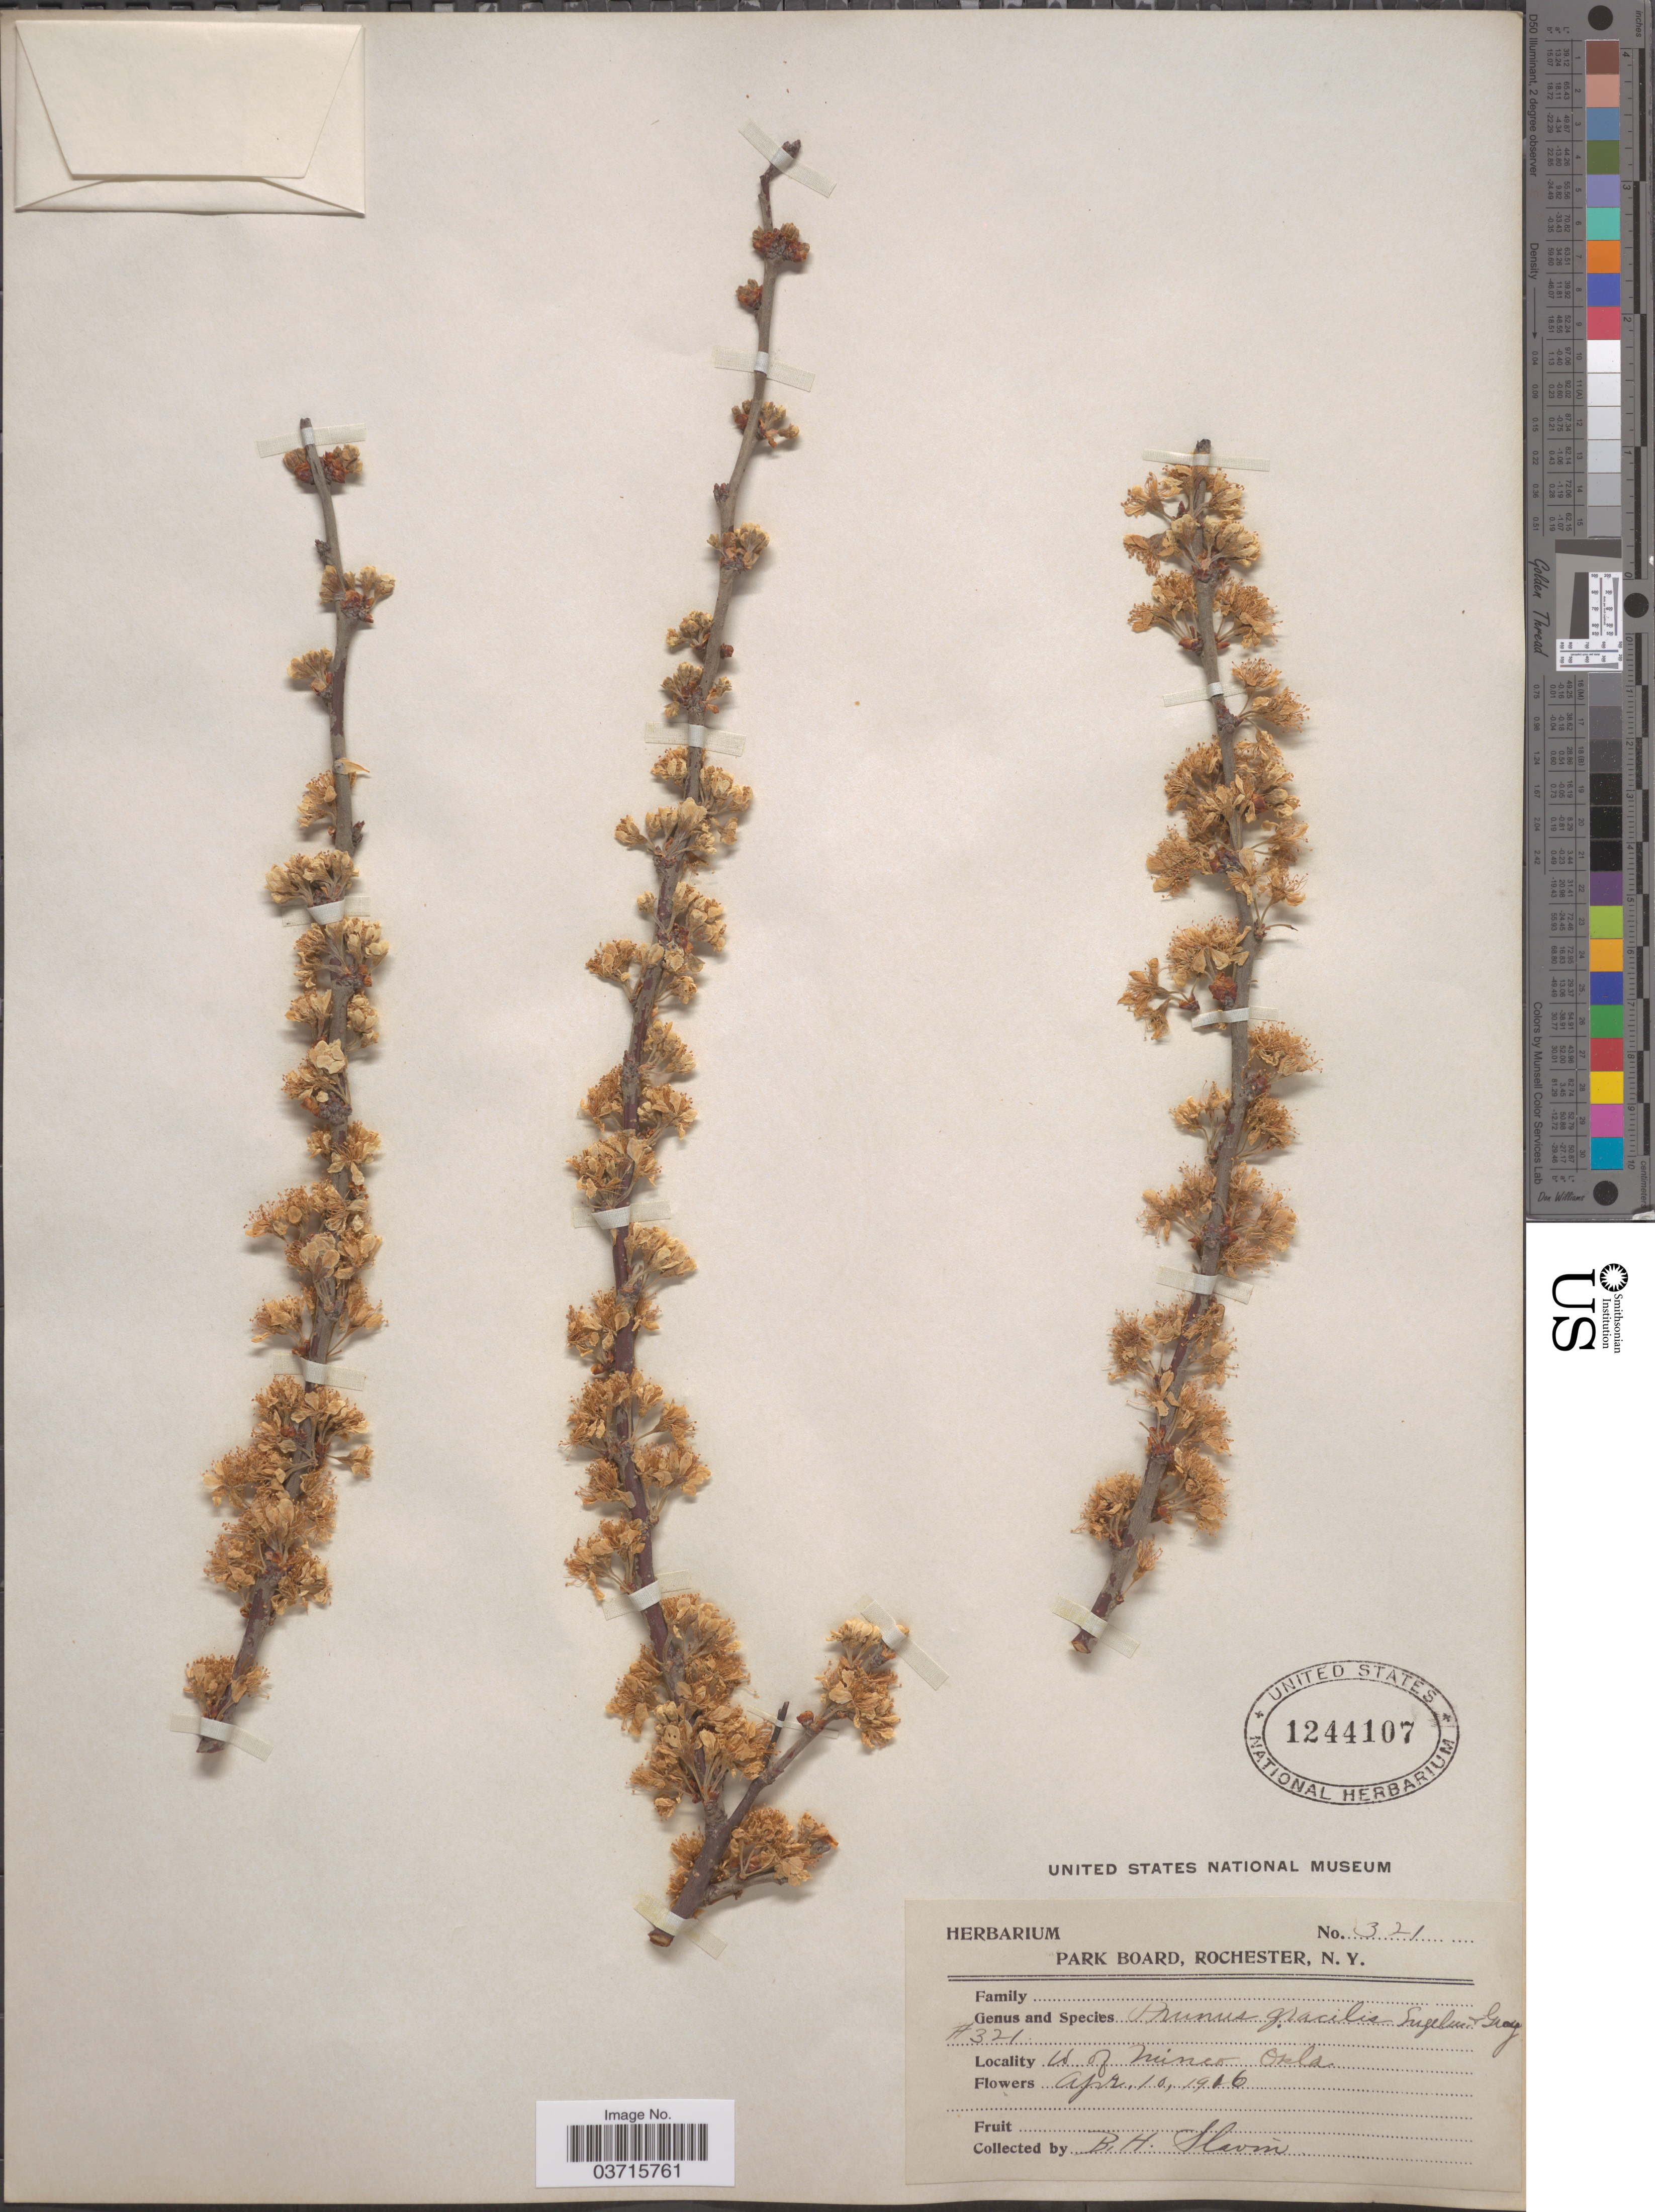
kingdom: Plantae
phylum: Tracheophyta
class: Magnoliopsida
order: Rosales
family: Rosaceae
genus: Prunus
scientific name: Prunus gracilis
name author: Engelm. & A. Gray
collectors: B. Slavin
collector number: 321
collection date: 1916-04-10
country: United States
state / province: Oklahoma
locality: W of Minco.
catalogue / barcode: US 1244107